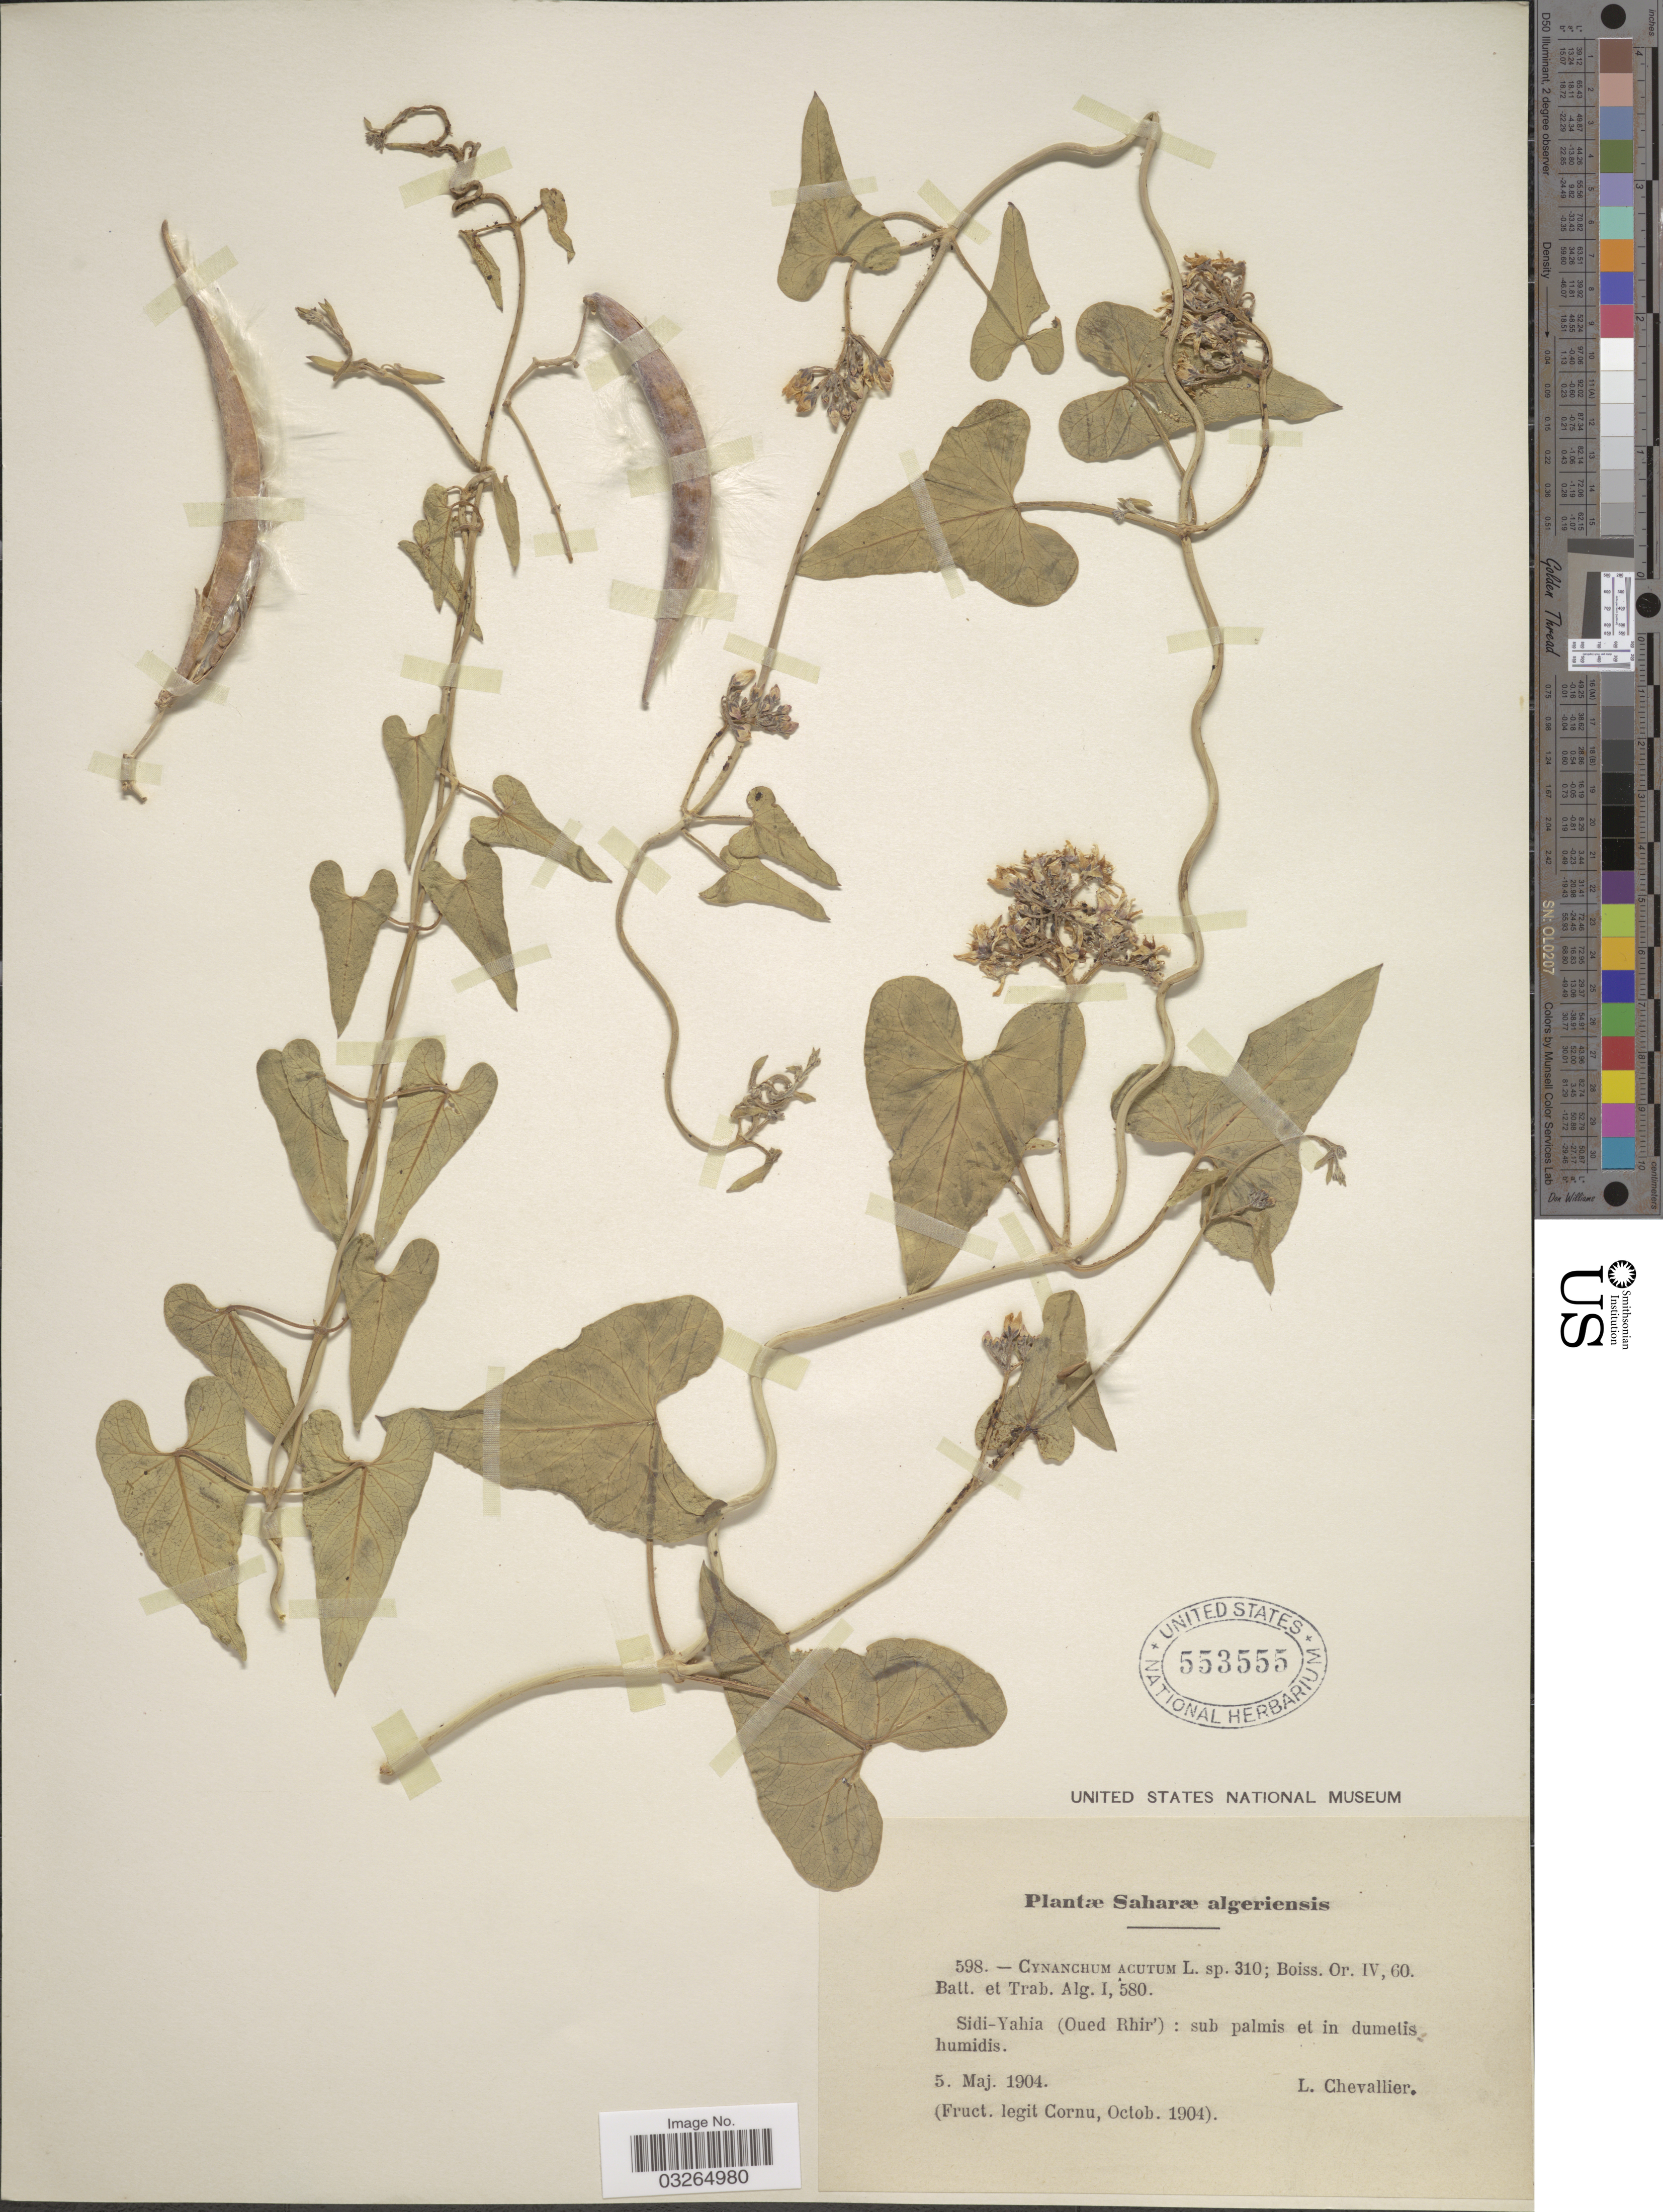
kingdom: Plantae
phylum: Tracheophyta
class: Magnoliopsida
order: Gentianales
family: Apocynaceae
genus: Cynanchum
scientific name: Cynanchum acutum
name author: L.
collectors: L. Chevallier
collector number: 598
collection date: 1904-05-05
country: Algeria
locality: Saharæ algeriensis. Sidi-Yahia (Oued Rhir').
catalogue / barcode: US 553555